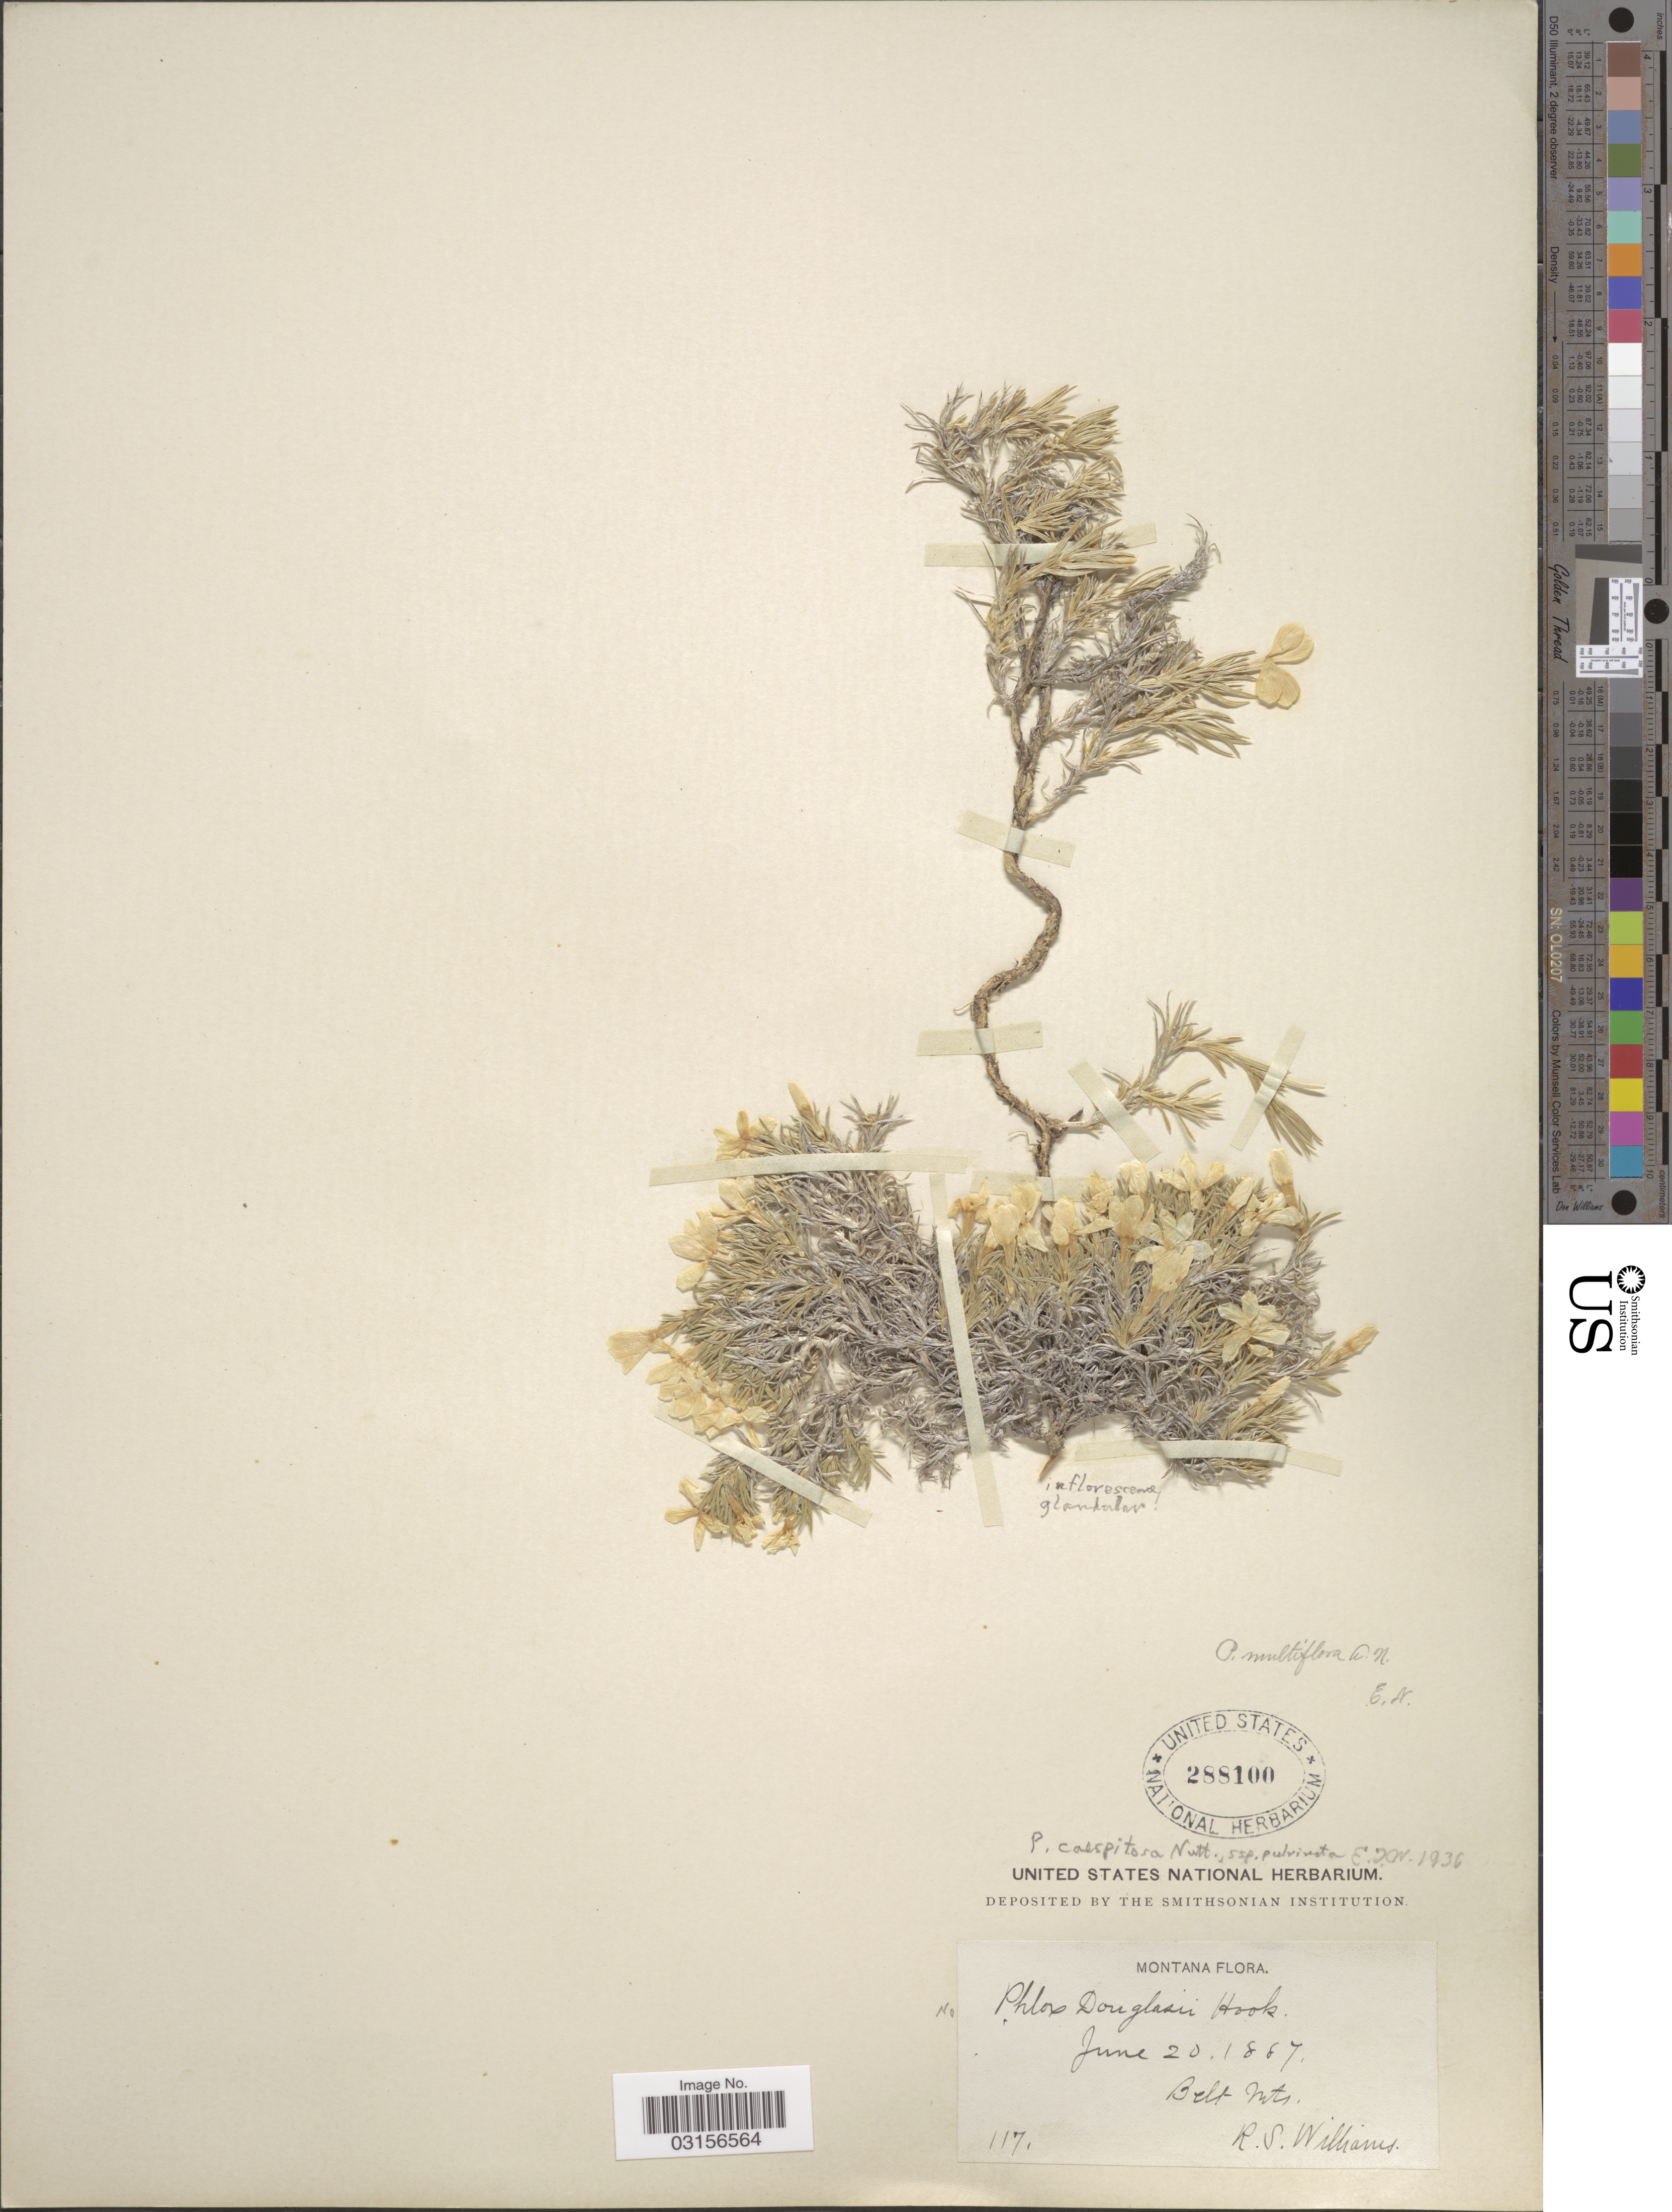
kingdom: Plantae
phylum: Tracheophyta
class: Magnoliopsida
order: Ericales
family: Polemoniaceae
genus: Phlox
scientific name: Phlox condensata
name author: (A. Gray) E.E. Nelson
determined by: Mayfield, M. H.; Ferguson, C. J.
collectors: R. S. Williams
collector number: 117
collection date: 1887-06-20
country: United States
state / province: Montana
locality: Belt Mts.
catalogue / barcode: US 288100